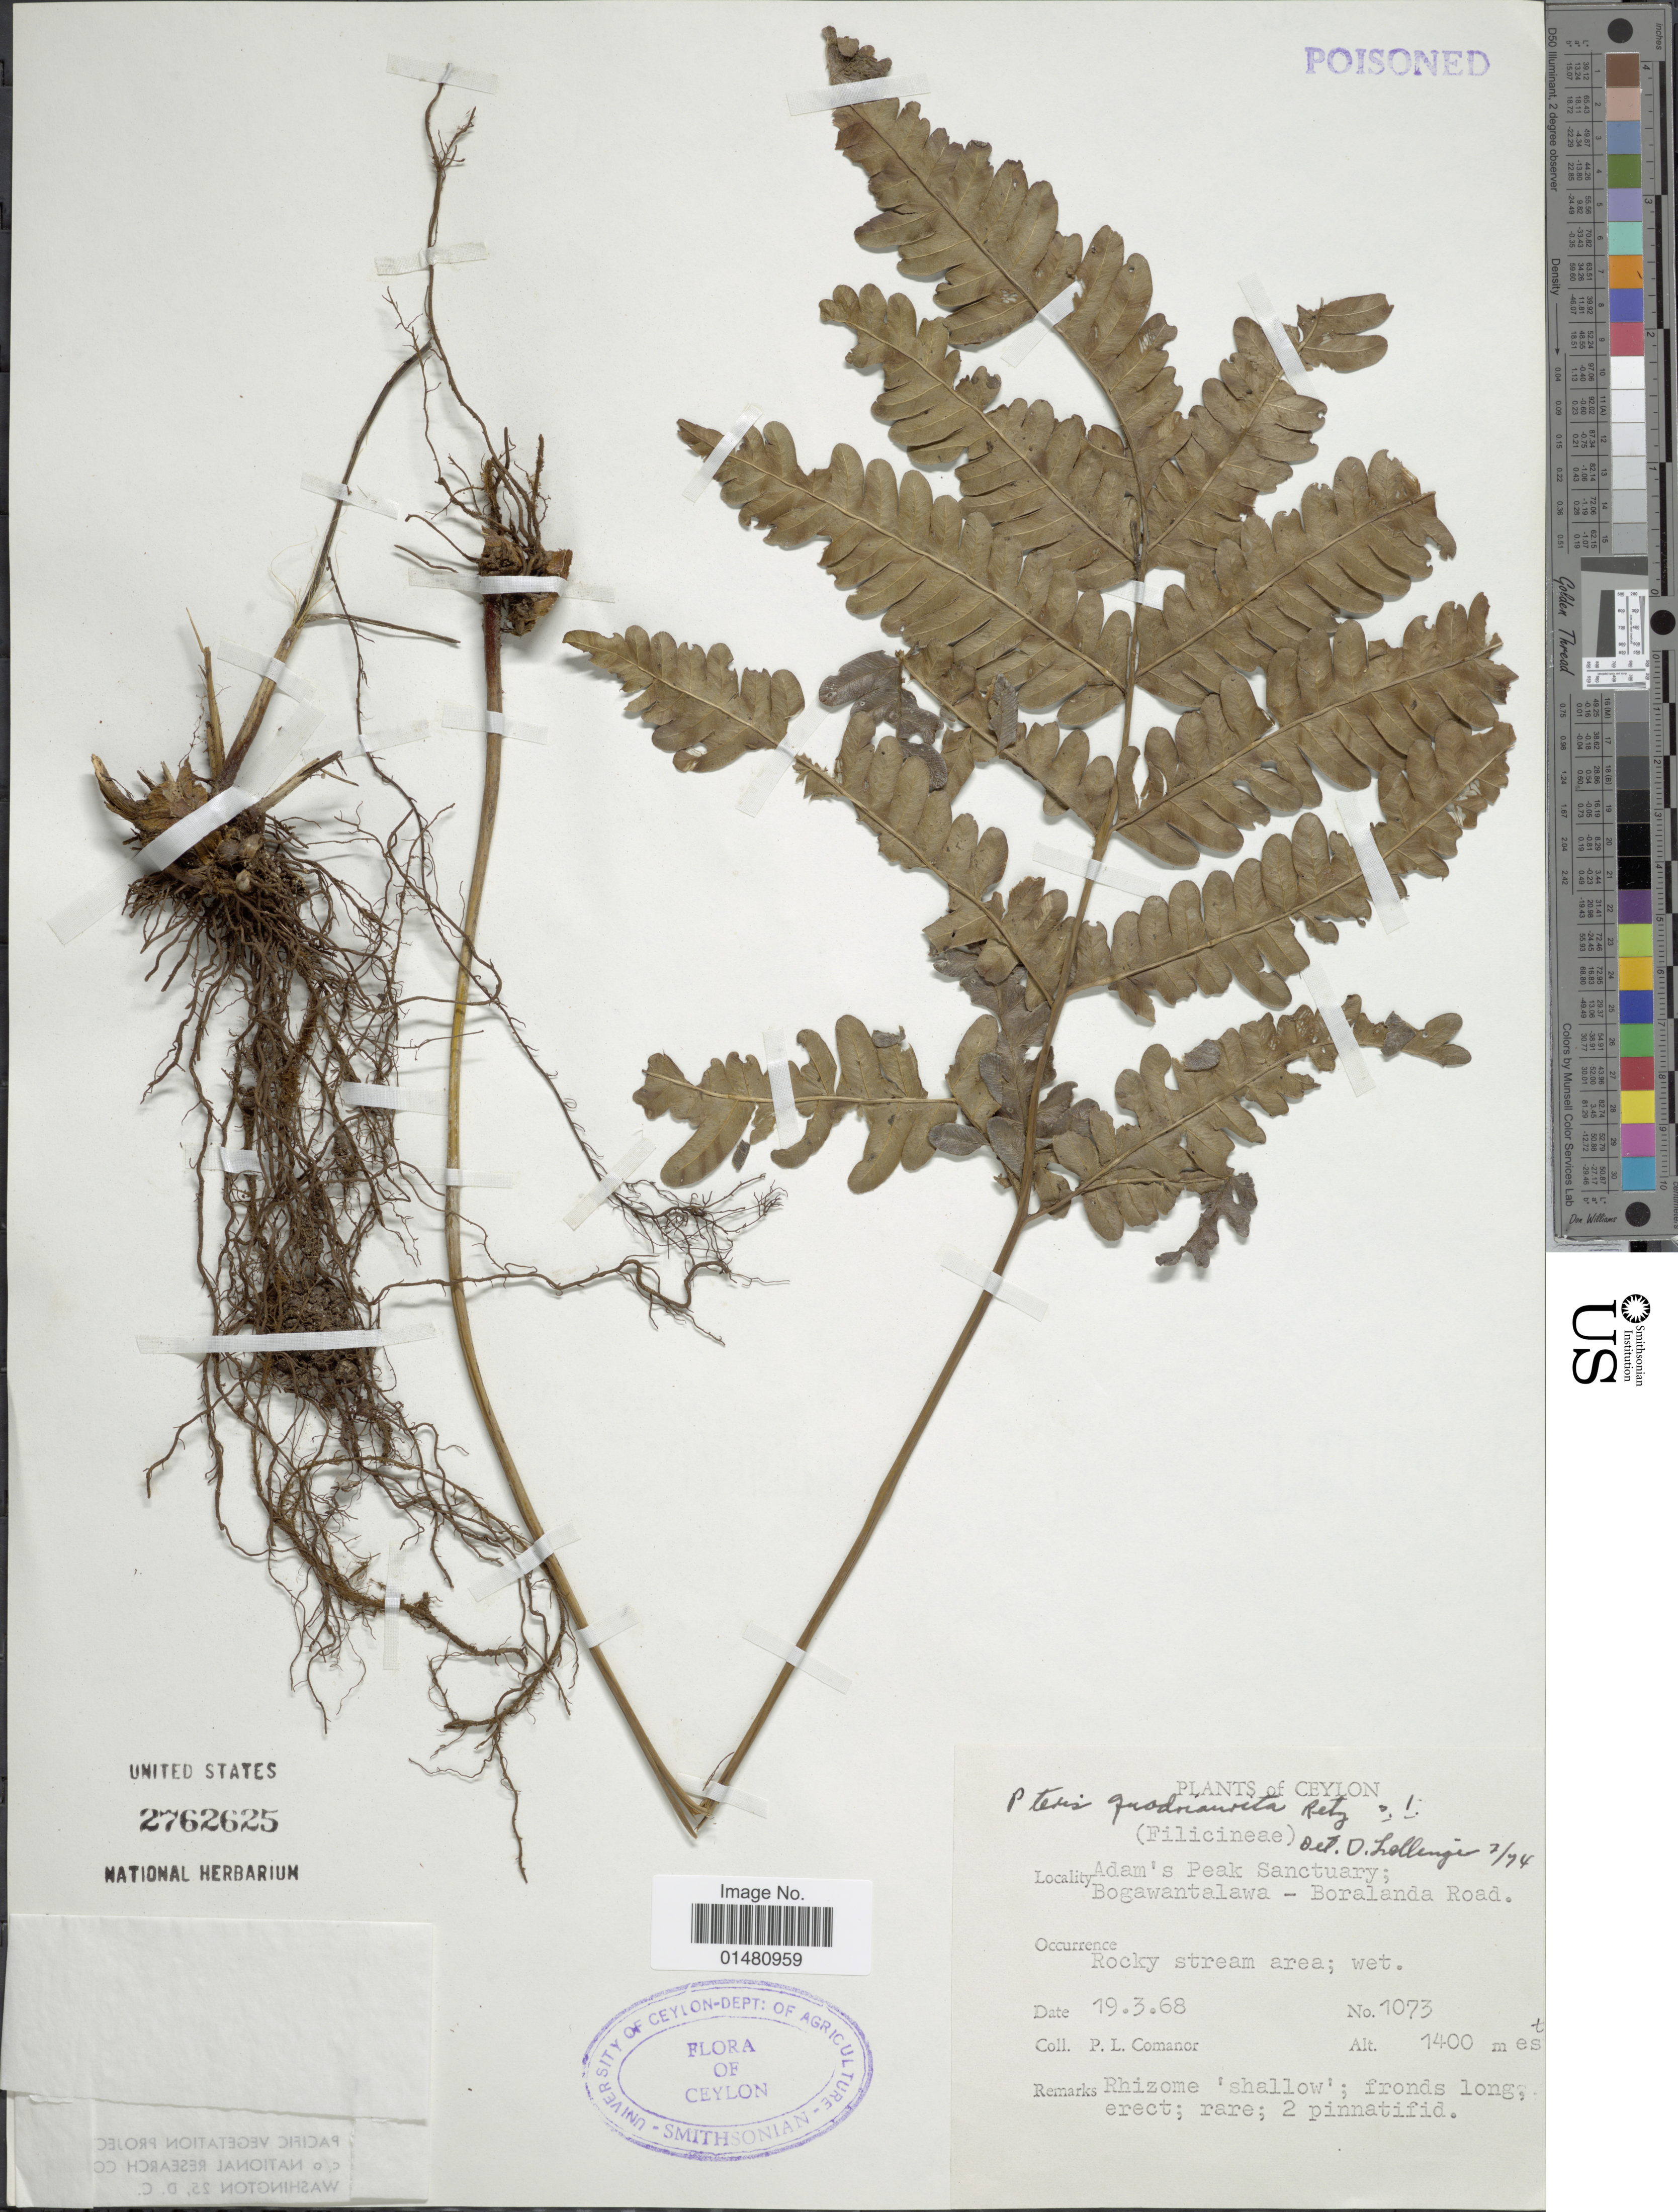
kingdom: Plantae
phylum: Tracheophyta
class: Polypodiopsida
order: Polypodiales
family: Pteridaceae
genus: Pteris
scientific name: Pteris quadriaurita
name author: Retz.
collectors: P. Comanor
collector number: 1073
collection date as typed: Transcribed d/m/y: 19/3/68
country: Sri Lanka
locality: Ceylon, Adam's Peak Sanctuary; Bogawantalawa - Boralanda Road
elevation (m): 1400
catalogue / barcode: US 2762625